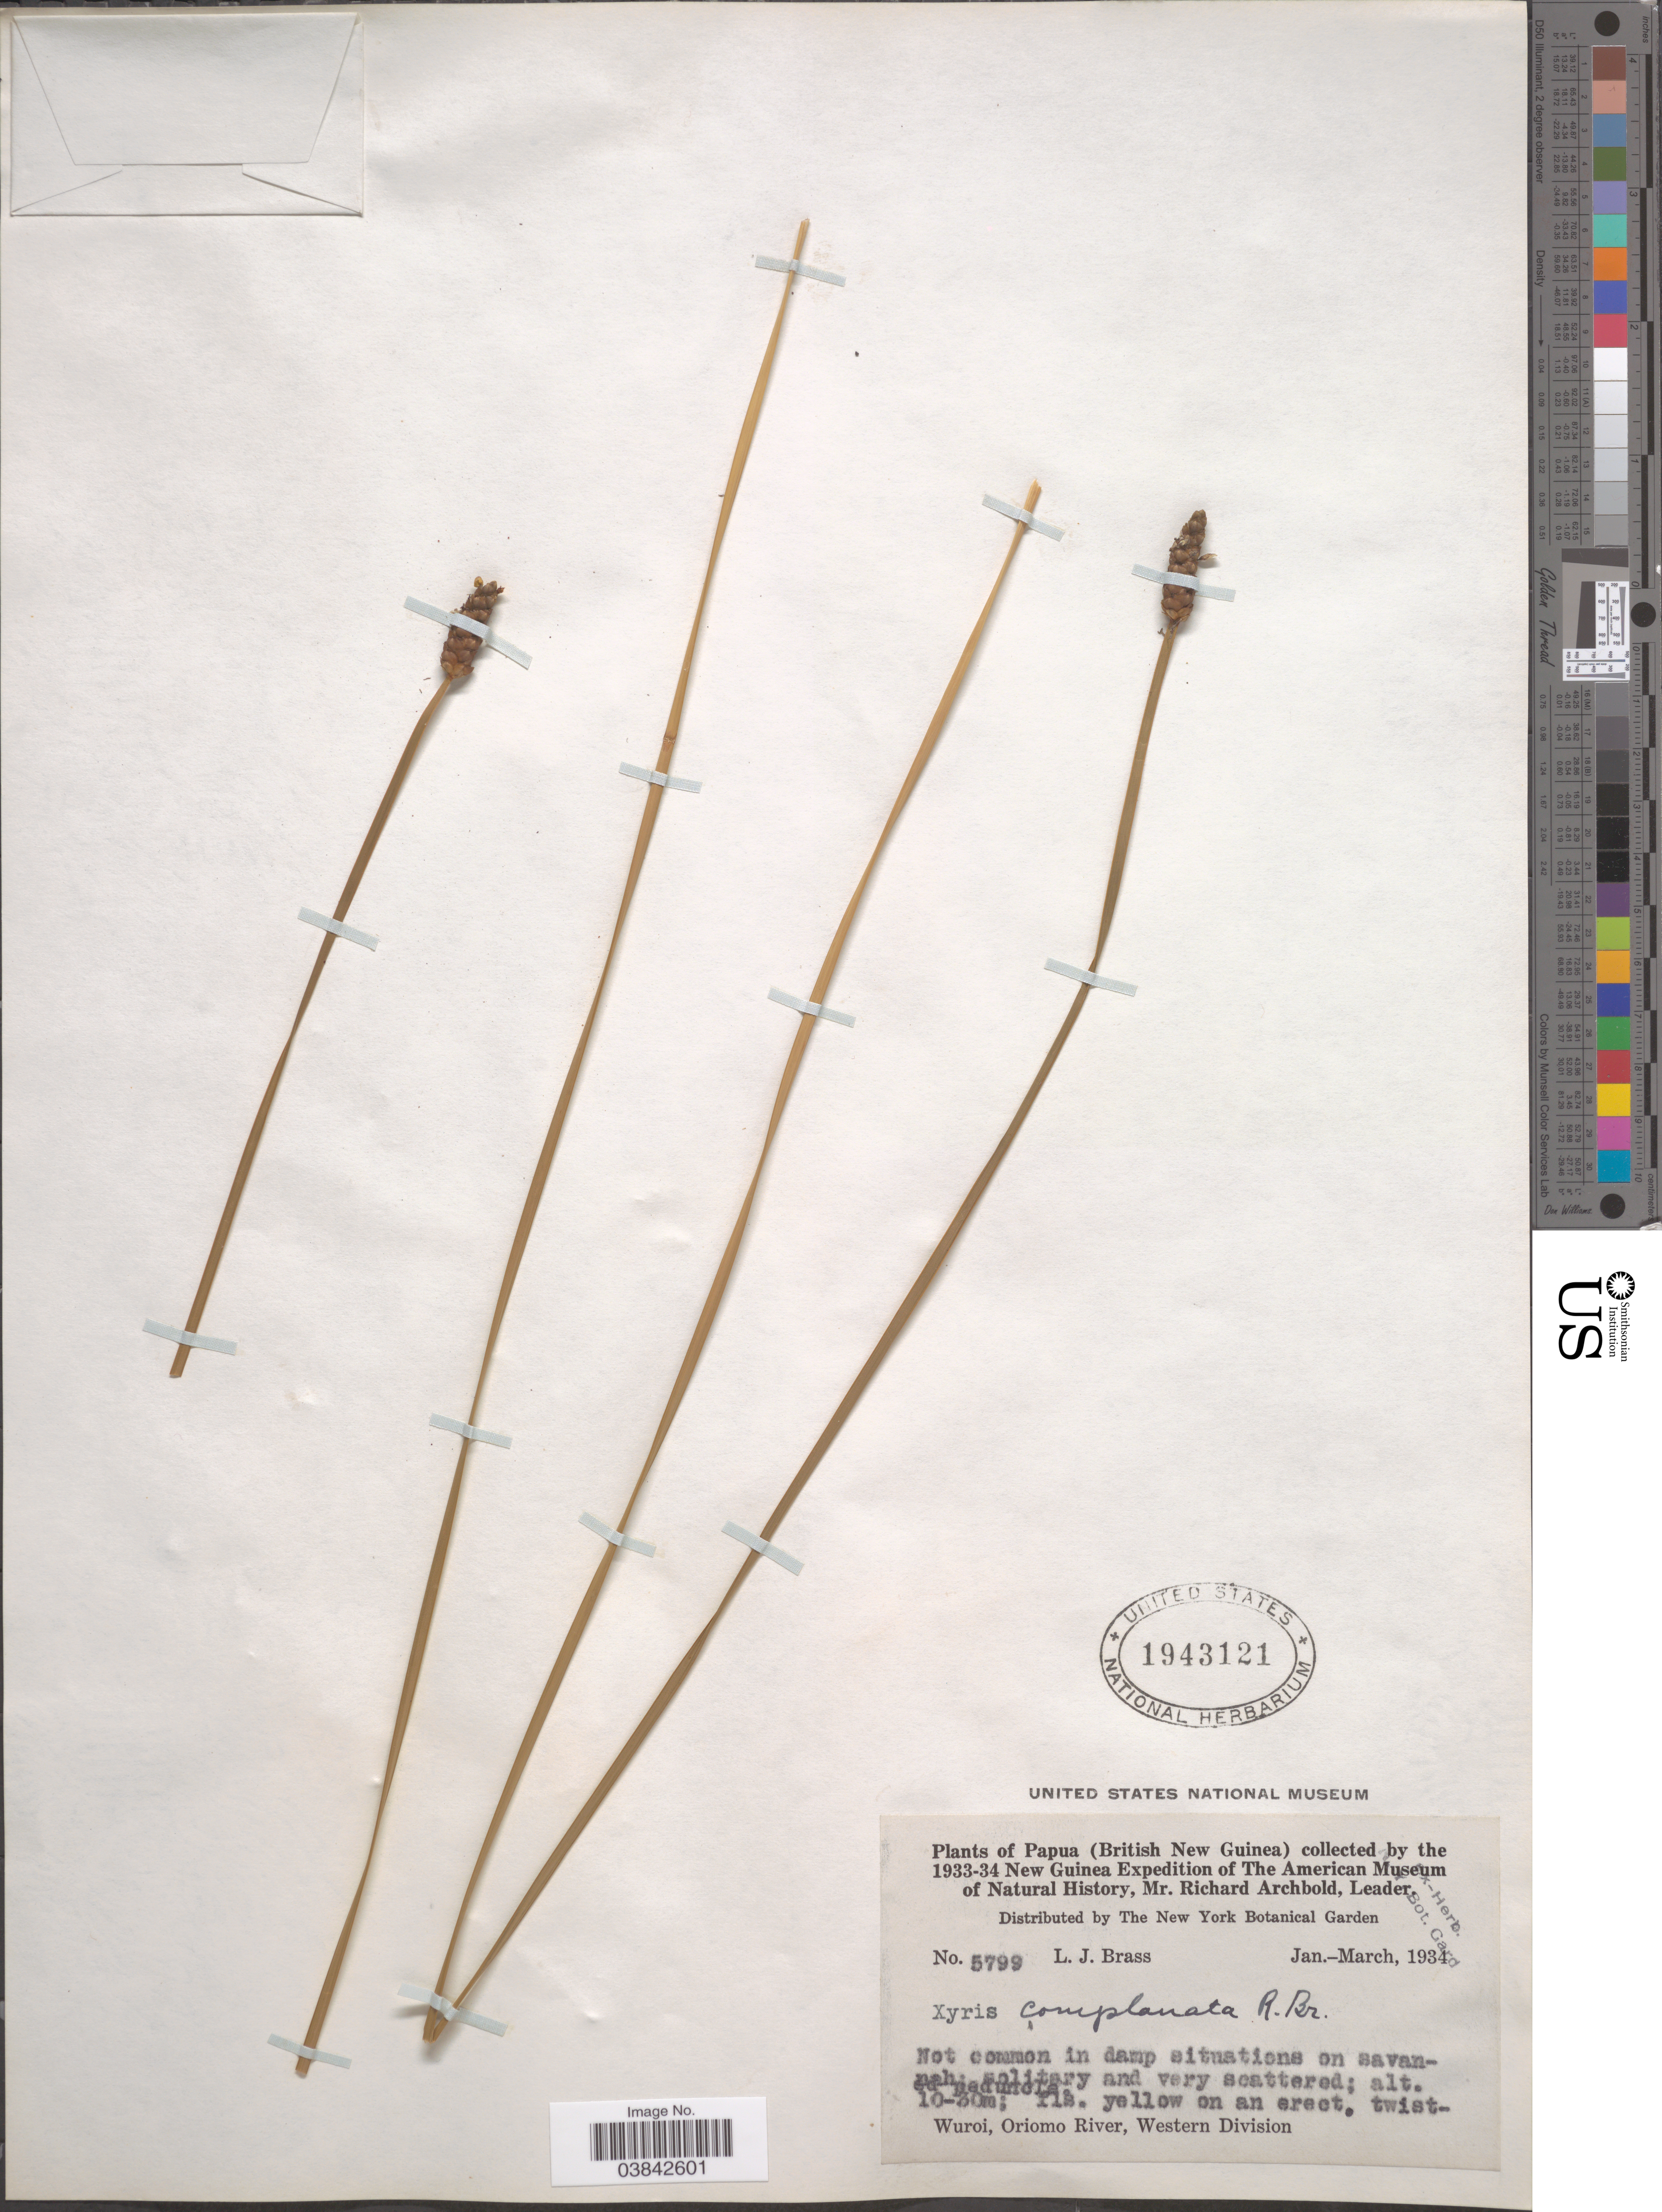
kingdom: Plantae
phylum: Tracheophyta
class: Liliopsida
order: Poales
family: Xyridaceae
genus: Xyris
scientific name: Xyris complanata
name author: R. Br.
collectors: L. J. Brass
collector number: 5799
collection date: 1934-01/1934-03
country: Papua New Guinea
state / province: Manus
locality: Papua (British New Guinea). Wuroi, Oriomo River, Western Division.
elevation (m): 10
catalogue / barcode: US 1943121